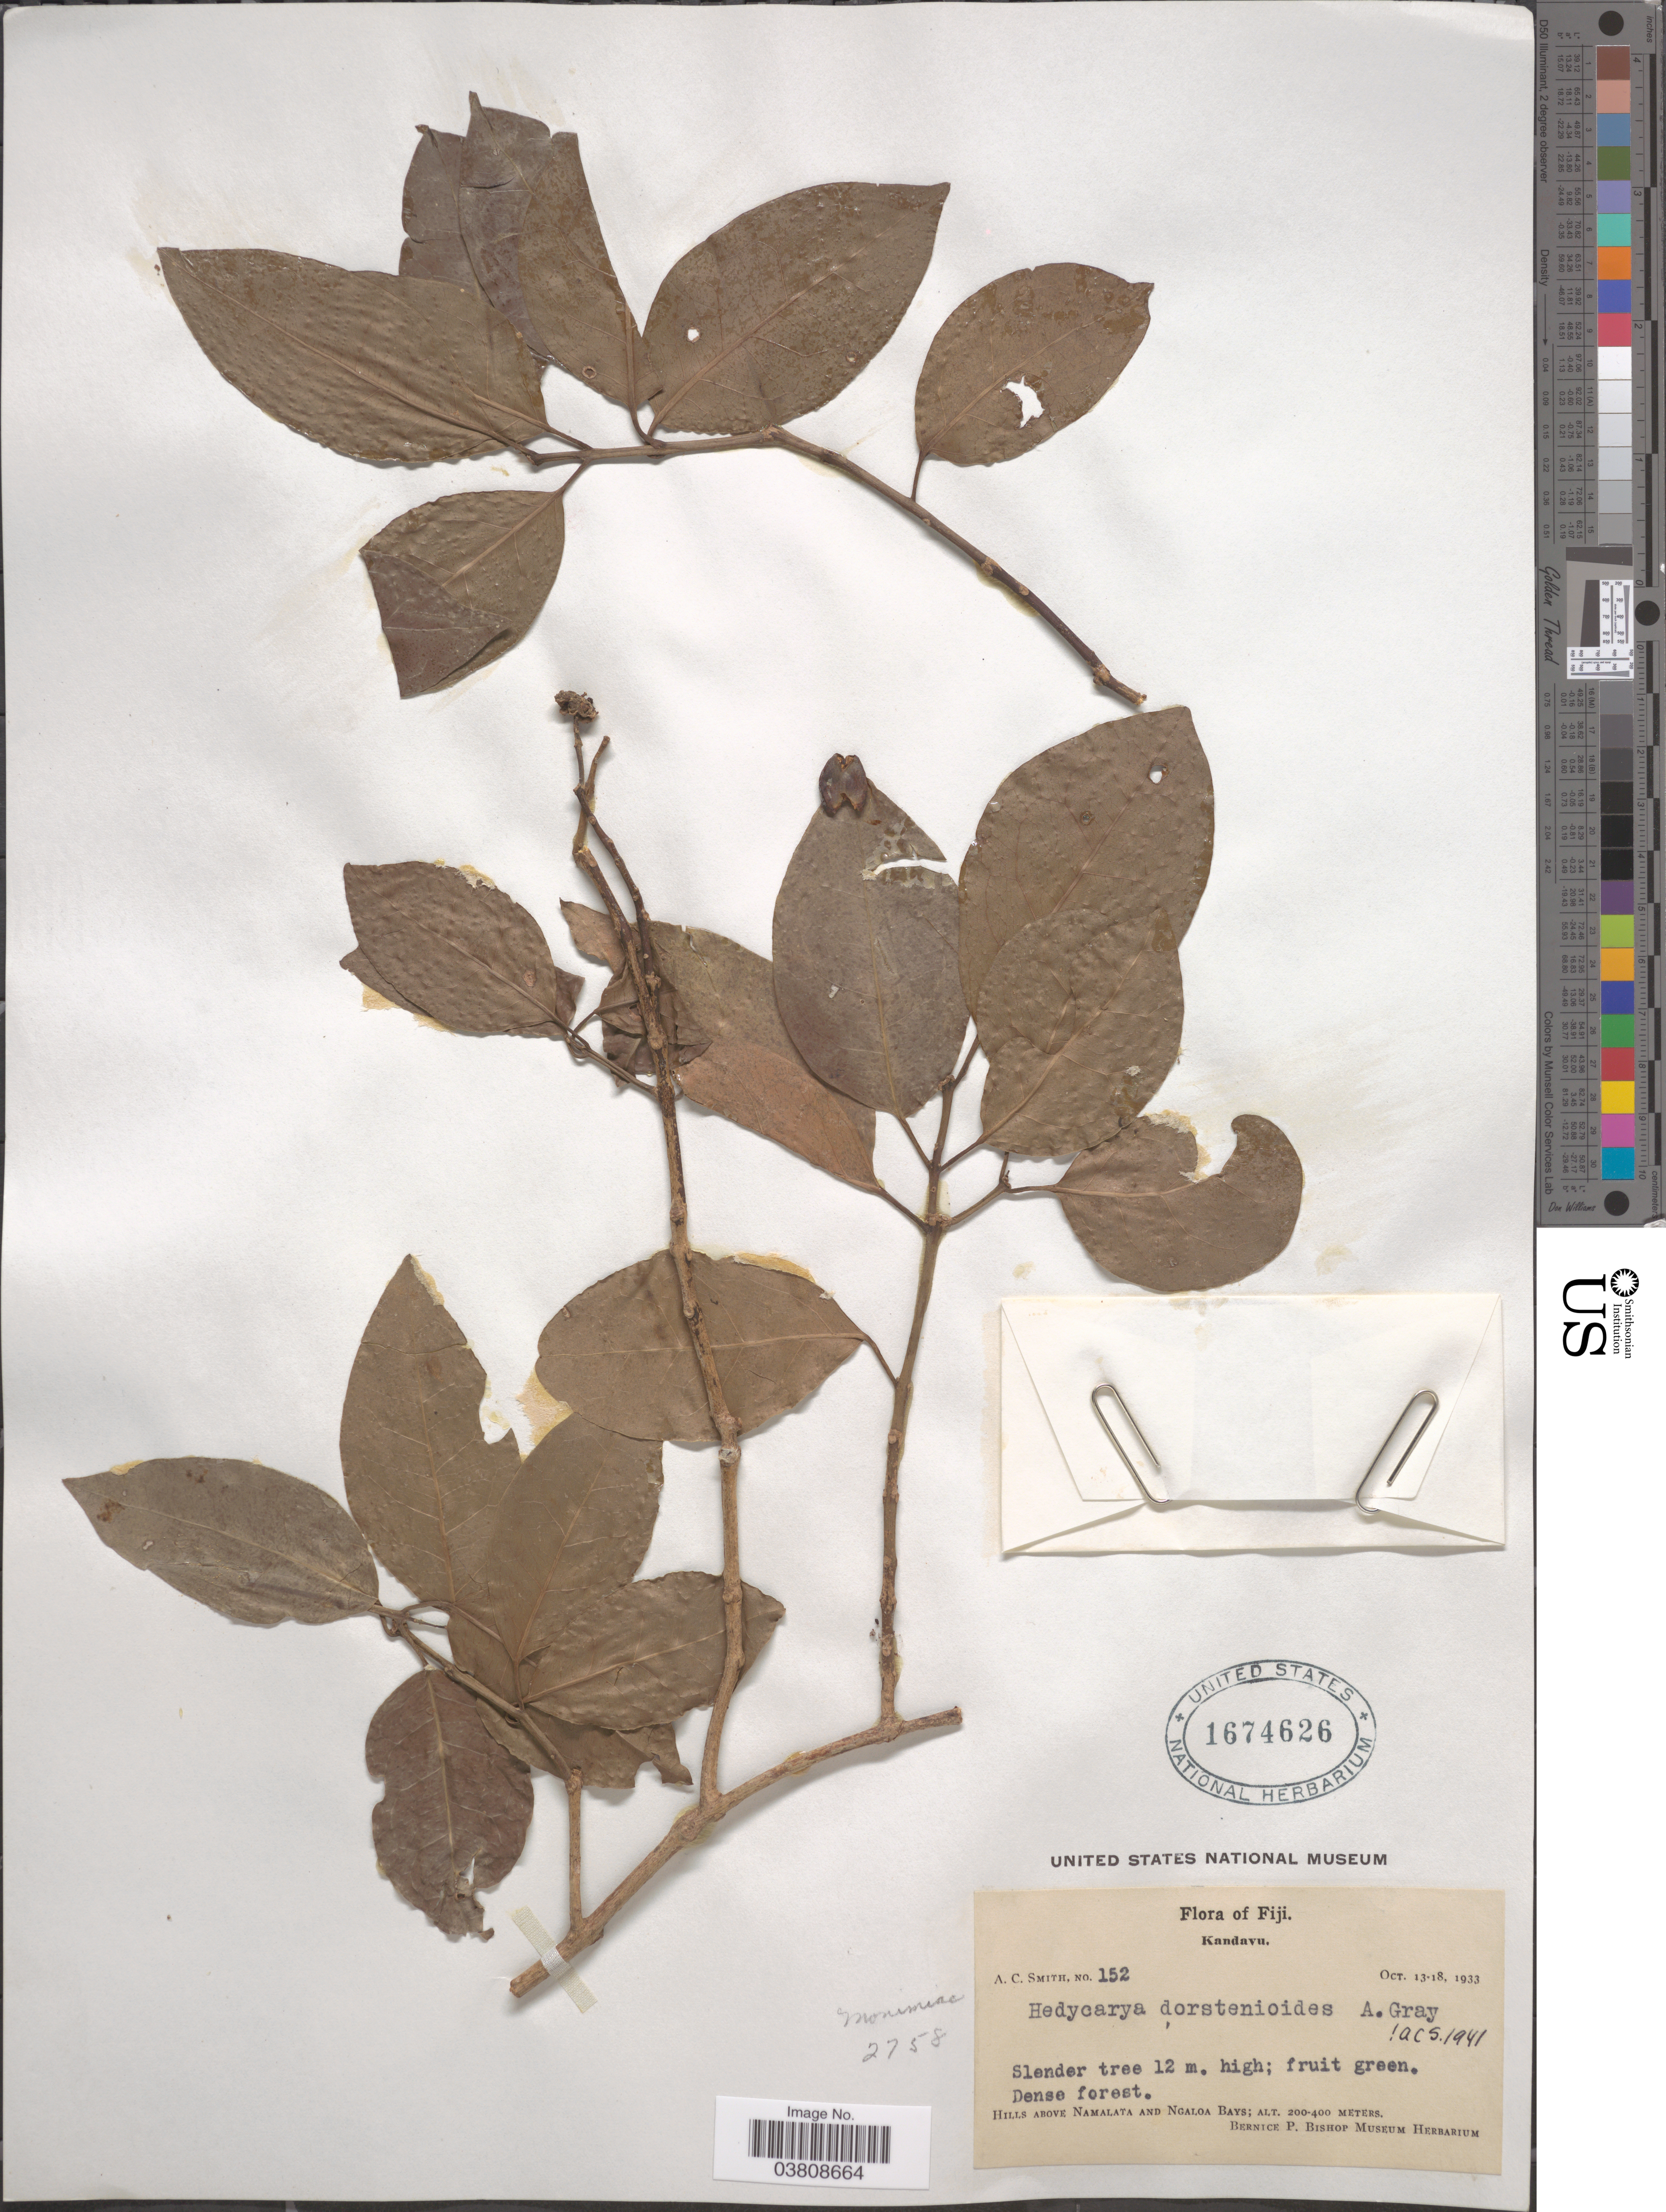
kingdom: Plantae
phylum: Tracheophyta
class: Magnoliopsida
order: Laurales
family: Monimiaceae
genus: Hedycarya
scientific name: Hedycarya dorstenioides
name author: A. Gray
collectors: A. C. Smith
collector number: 152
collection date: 1933-10-13/1933-10-18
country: Fiji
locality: Kandavu. Hills above Namalata and Ngaloa Bays.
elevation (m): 200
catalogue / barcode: US 1674626